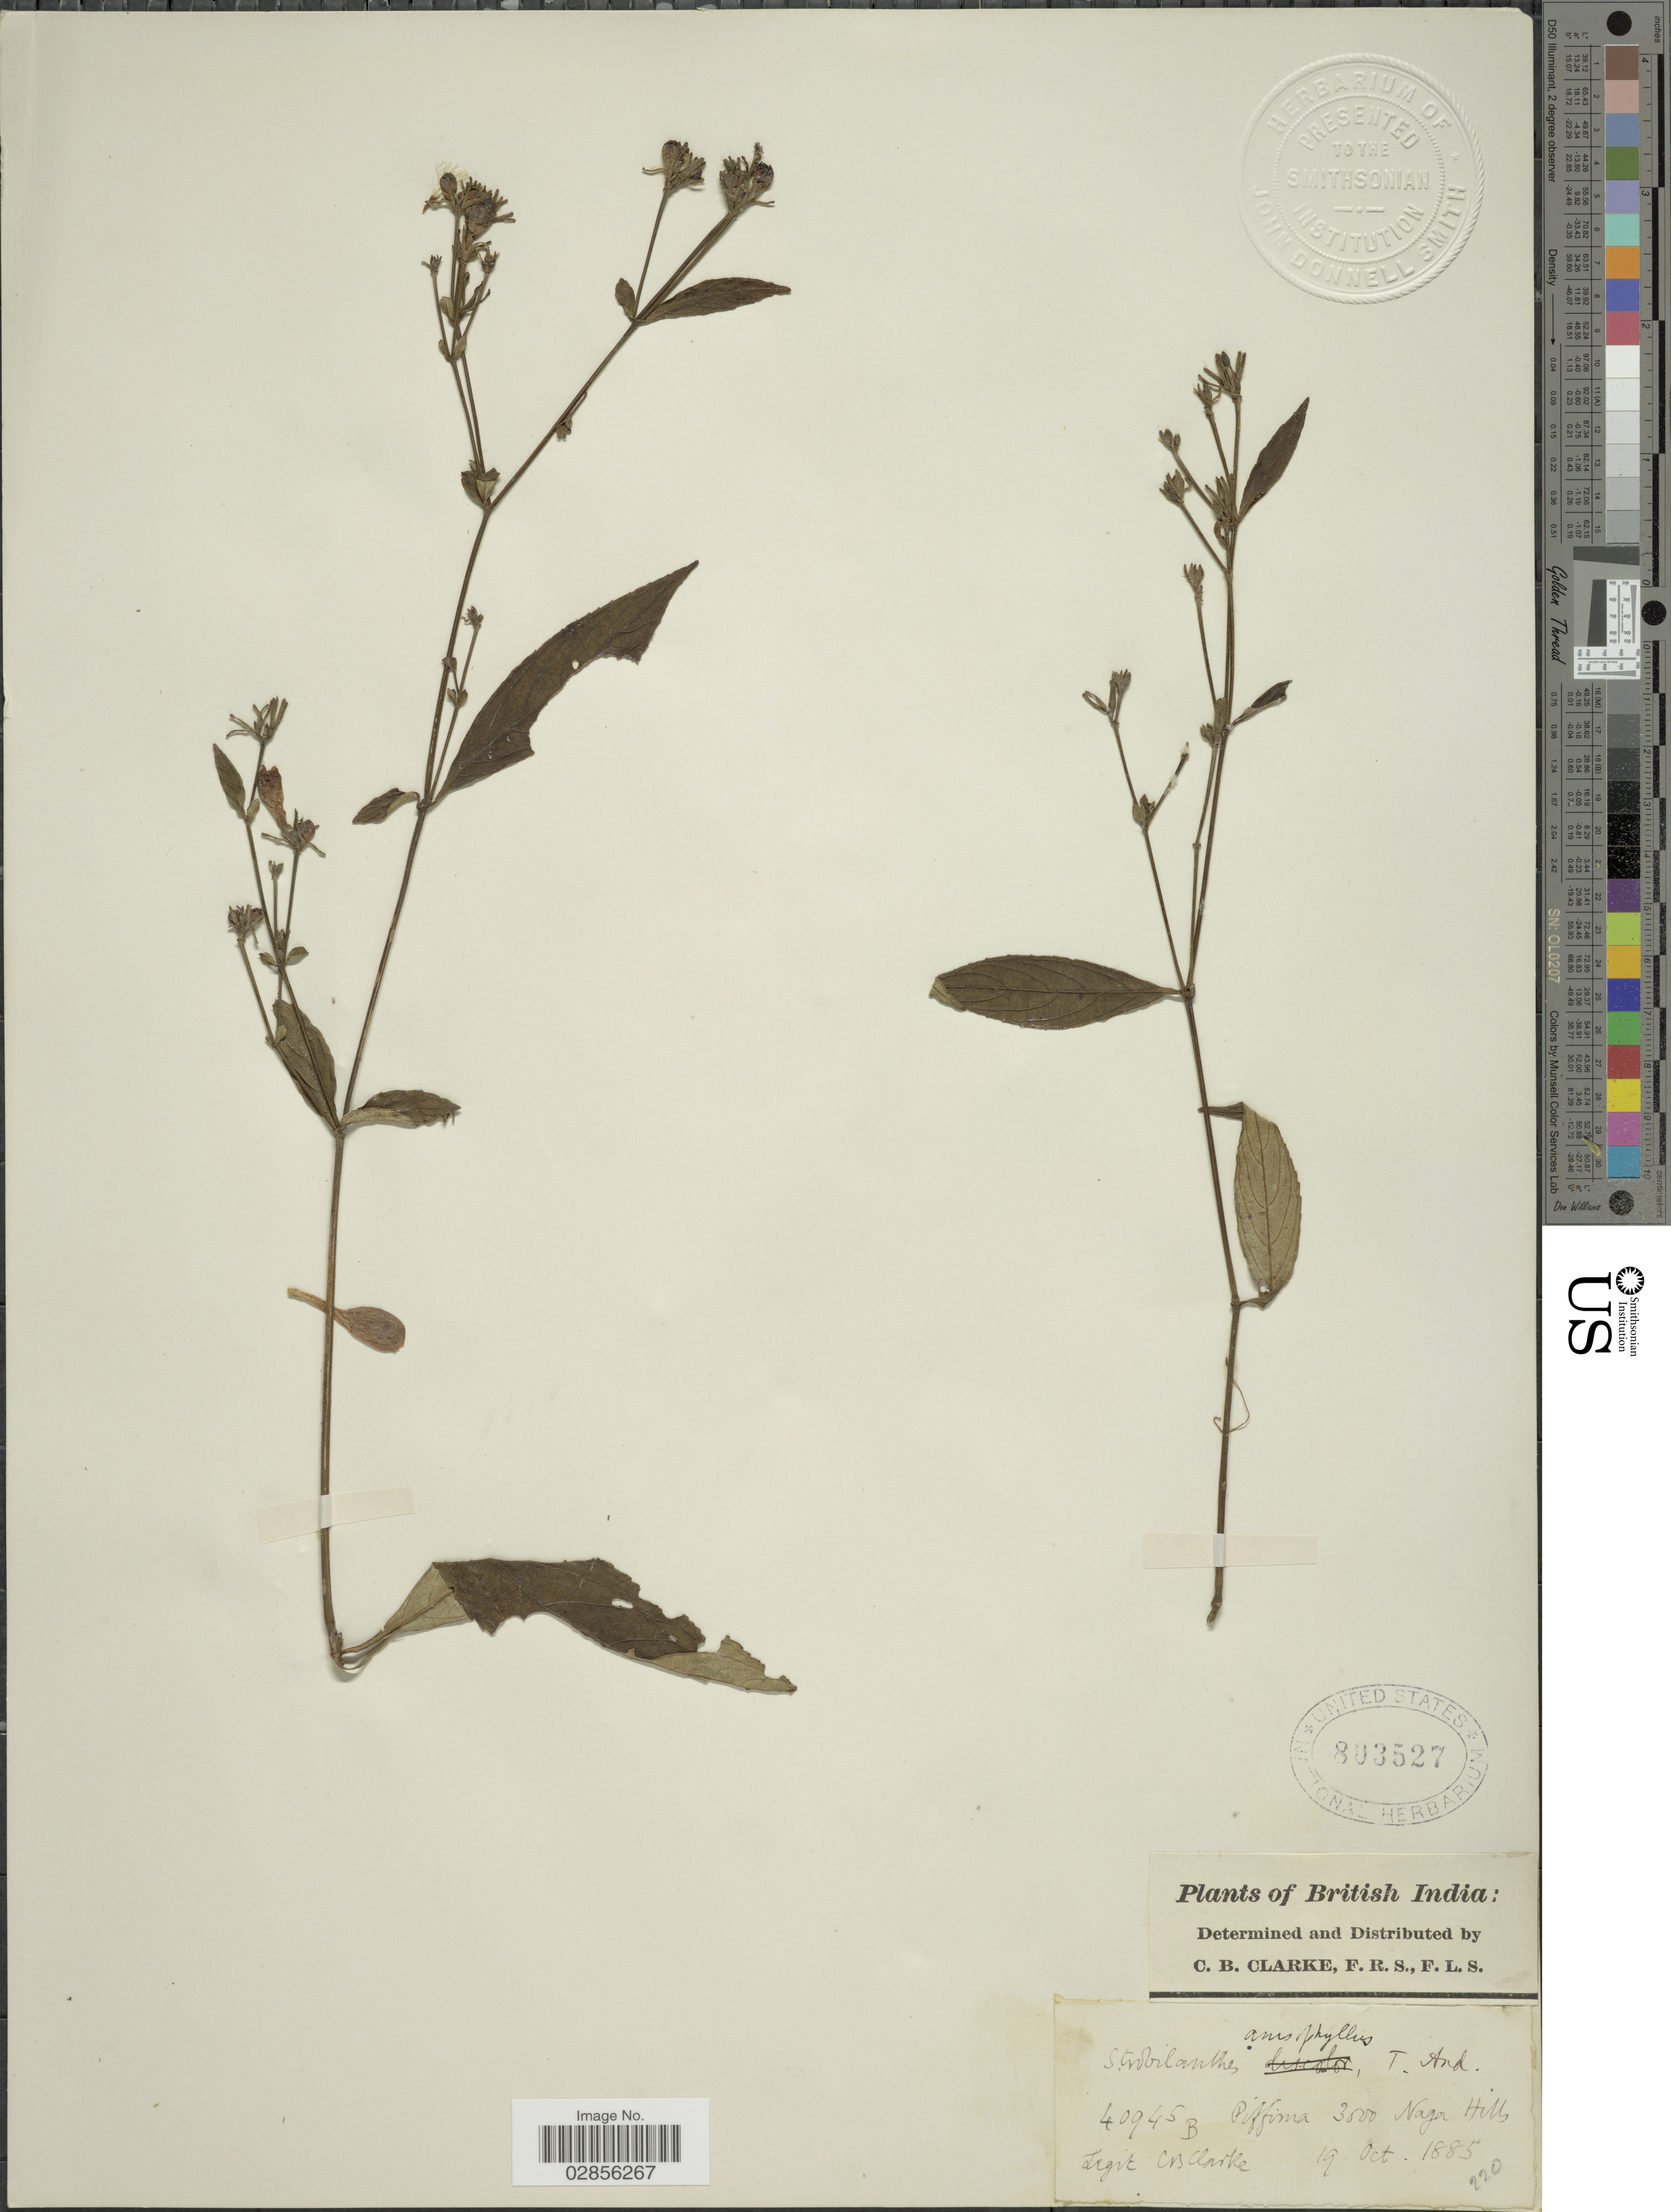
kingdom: Plantae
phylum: Tracheophyta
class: Magnoliopsida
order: Lamiales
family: Acanthaceae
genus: Strobilanthes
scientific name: Strobilanthes anisophylla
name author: (Wall. ex Hook.) T. Anderson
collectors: C. B. Clarke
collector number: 40945B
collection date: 1885-10-19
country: India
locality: British India. Piffima. Naga Hills.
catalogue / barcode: US 803527